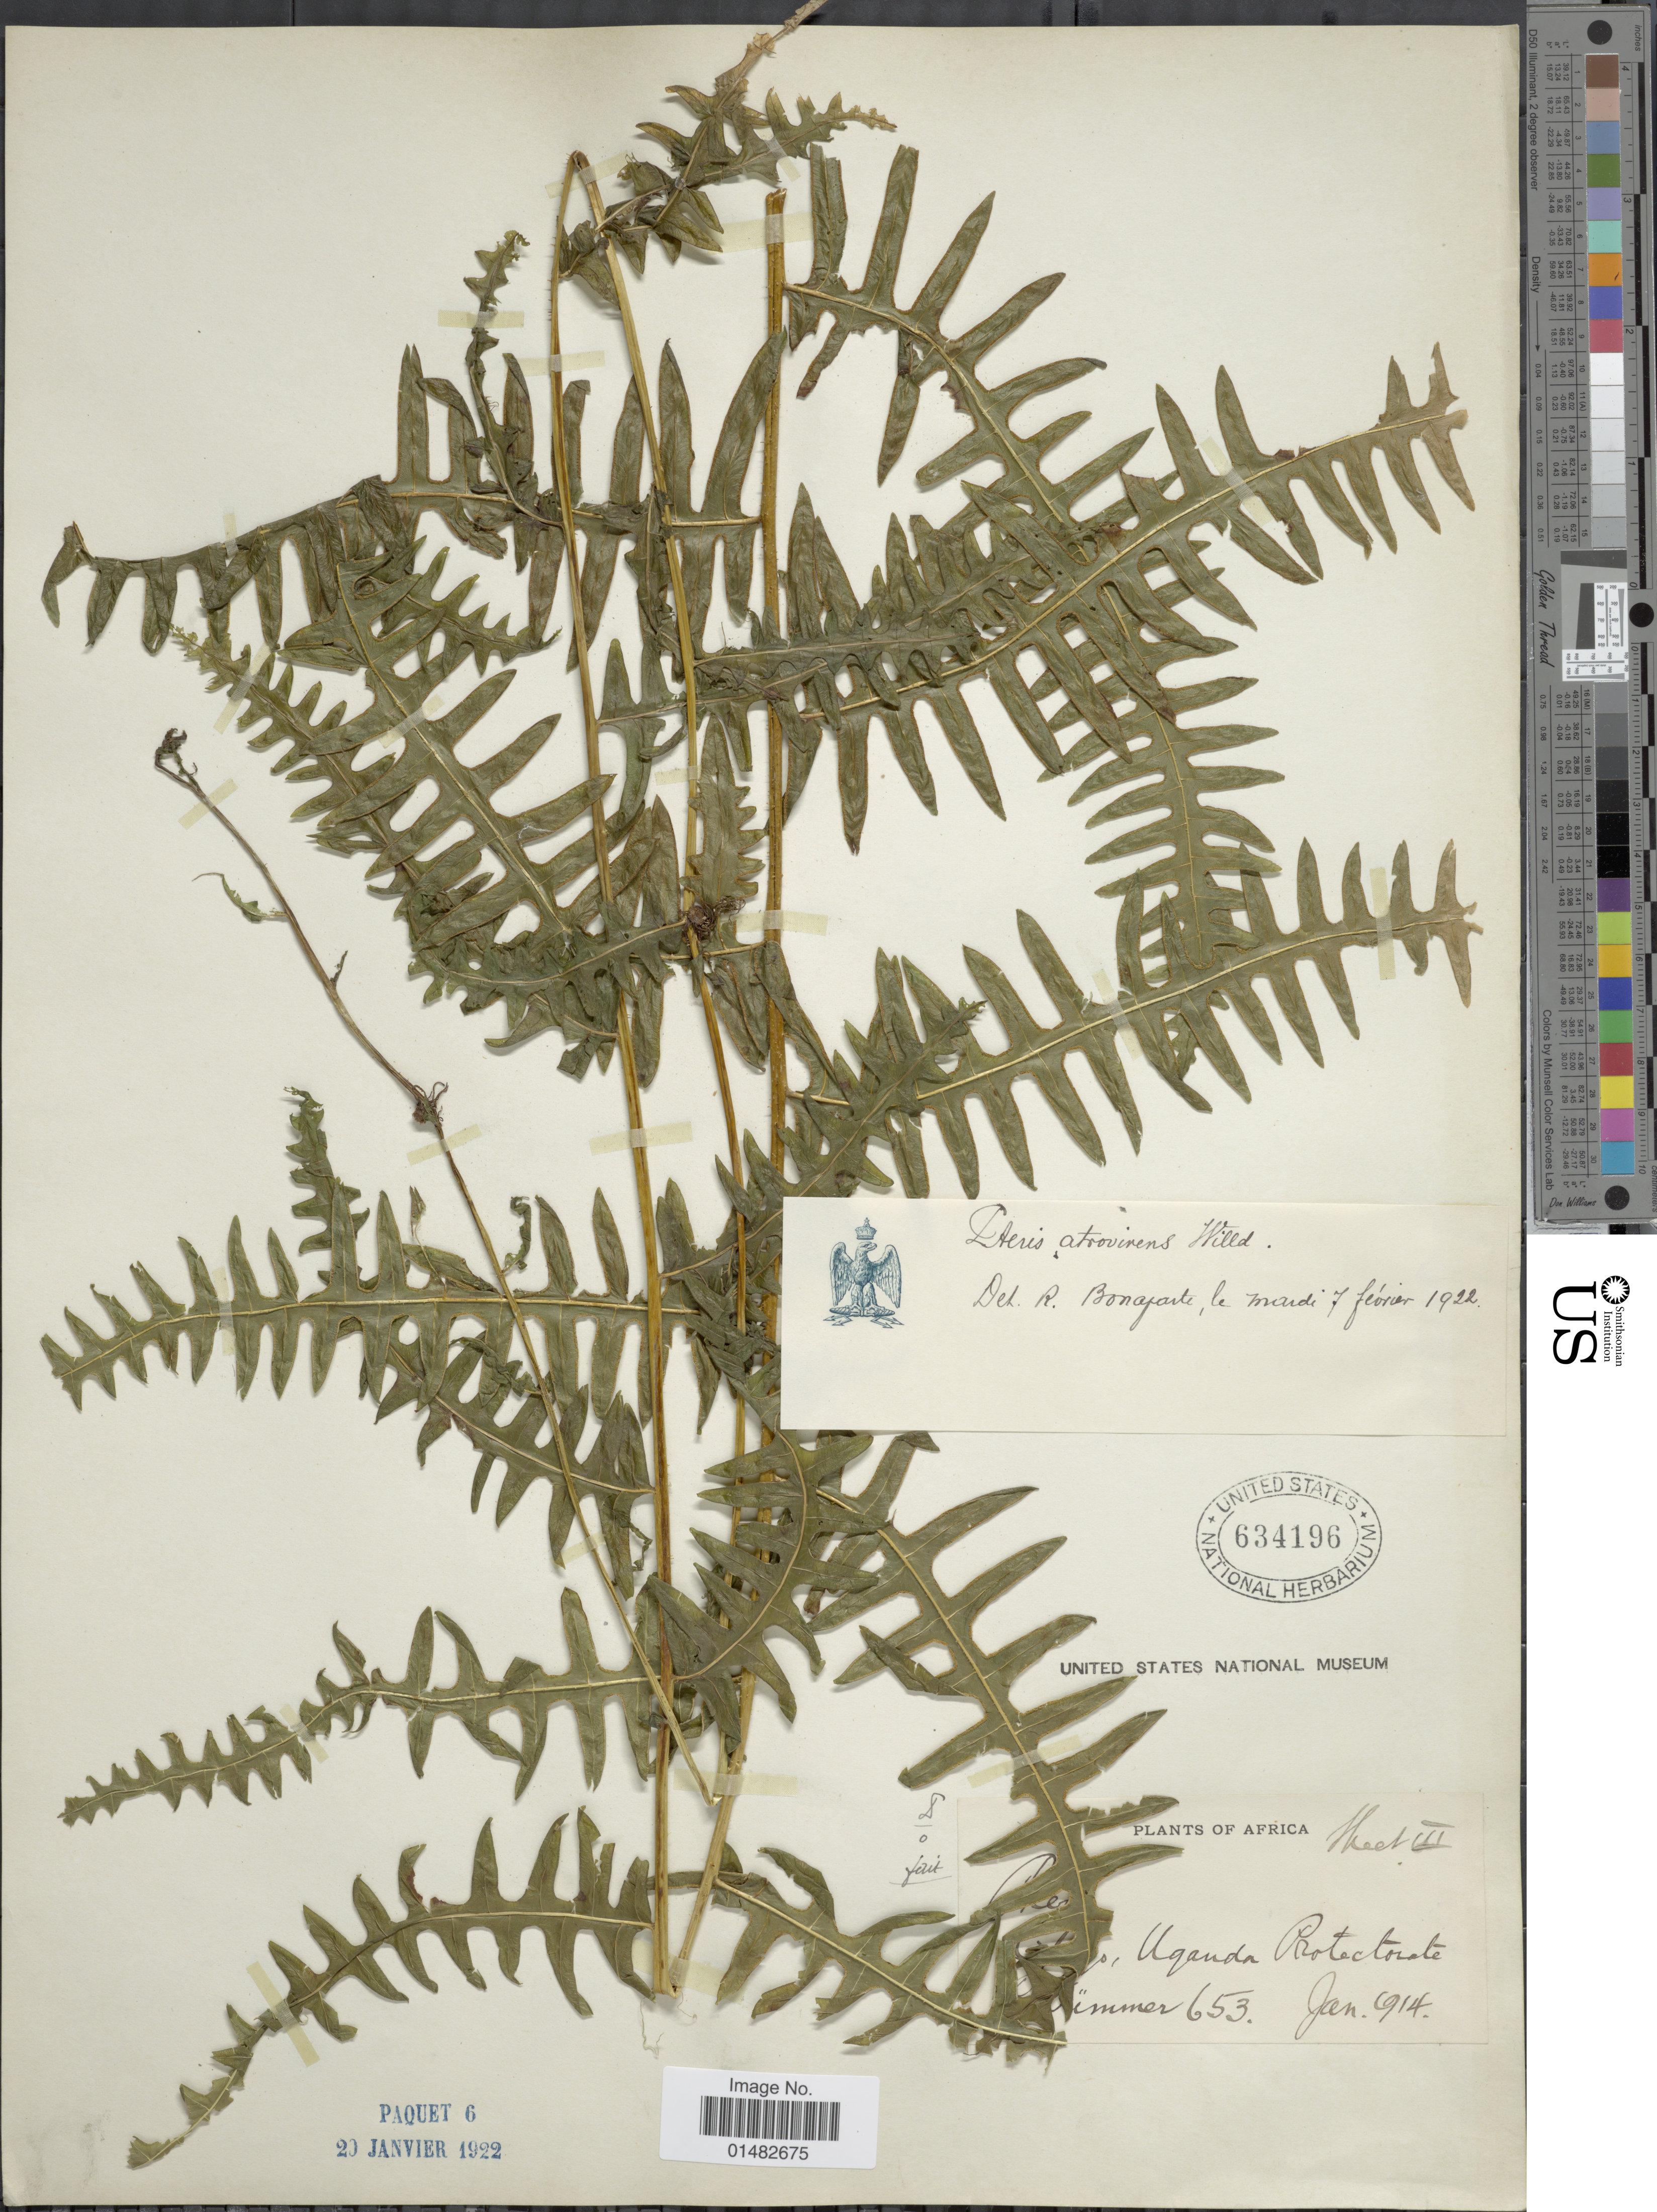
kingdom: Plantae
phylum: Tracheophyta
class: Polypodiopsida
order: Polypodiales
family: Pteridaceae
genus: Pteris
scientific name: Pteris atrovirens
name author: Willd.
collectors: R. Drummer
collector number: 653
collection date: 1914-01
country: Uganda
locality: Africa, [illegible text] Uganda Protectorate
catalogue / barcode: US 634196